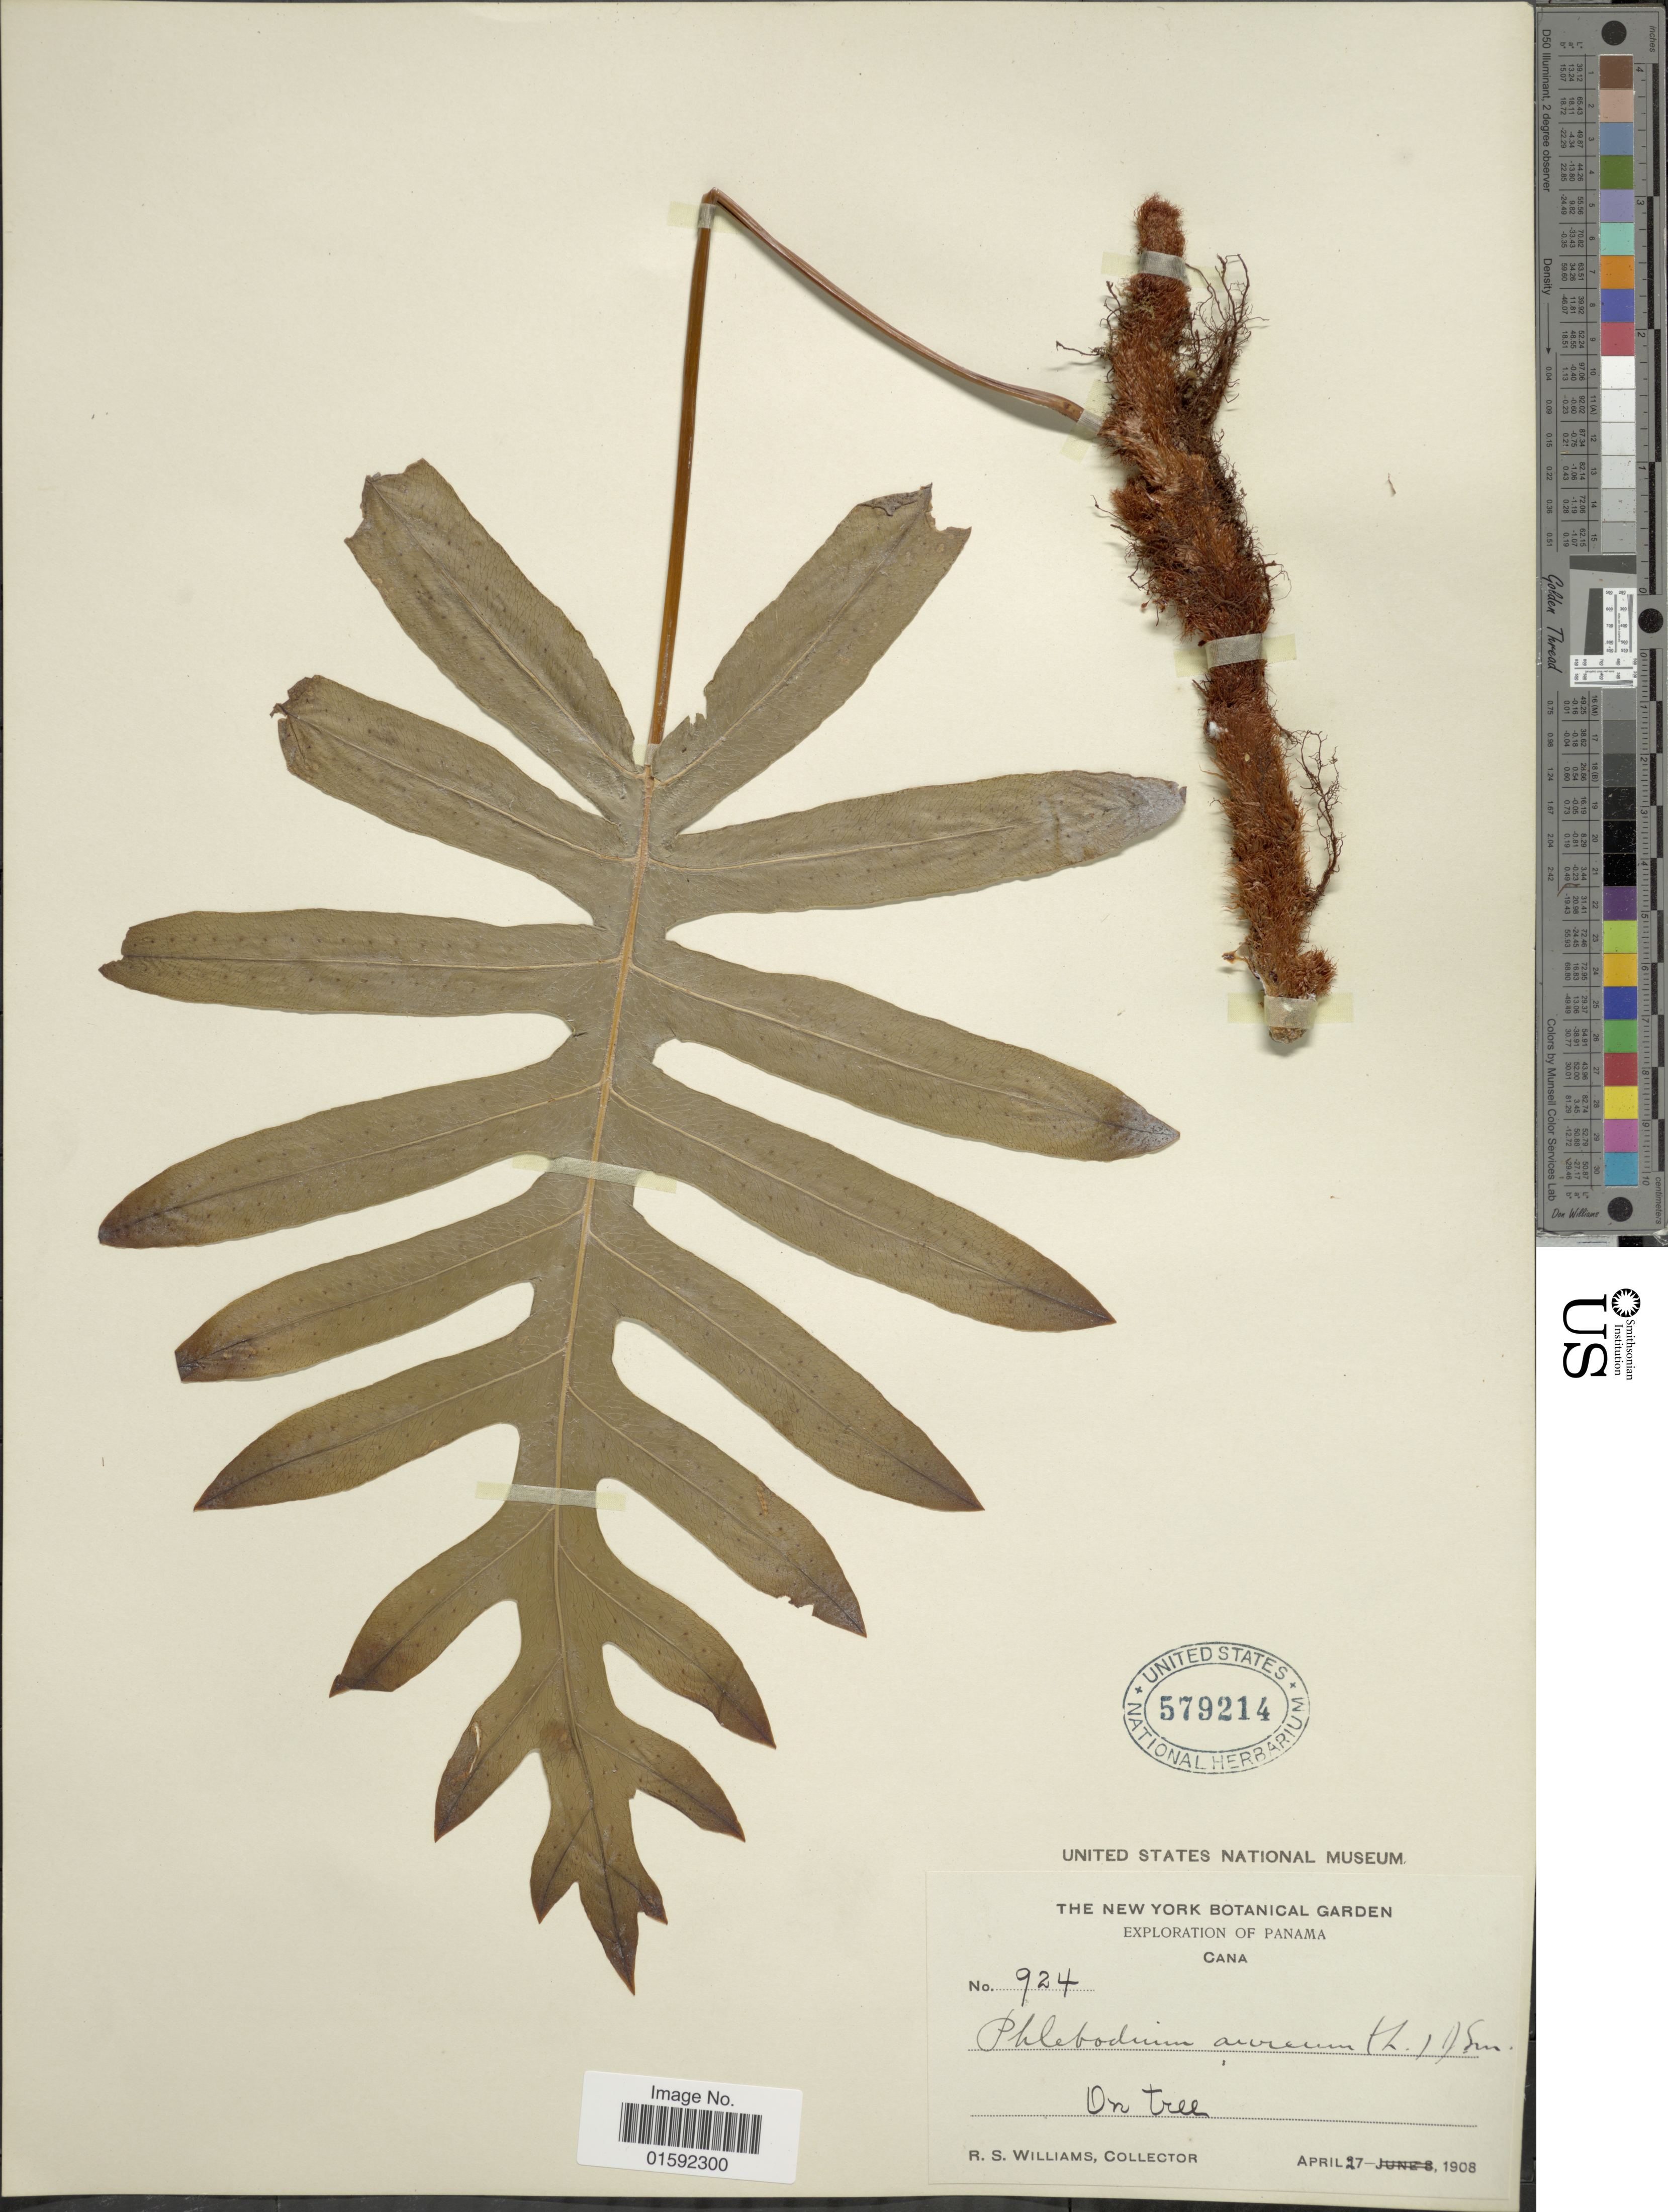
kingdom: Plantae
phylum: Tracheophyta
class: Polypodiopsida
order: Polypodiales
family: Polypodiaceae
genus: Phlebodium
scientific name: Phlebodium pseudoaureum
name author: (Cav.) Lellinger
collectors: R. S. Williams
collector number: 924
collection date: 1908-04-27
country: Panama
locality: Panama, Cana.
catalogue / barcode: US 579214